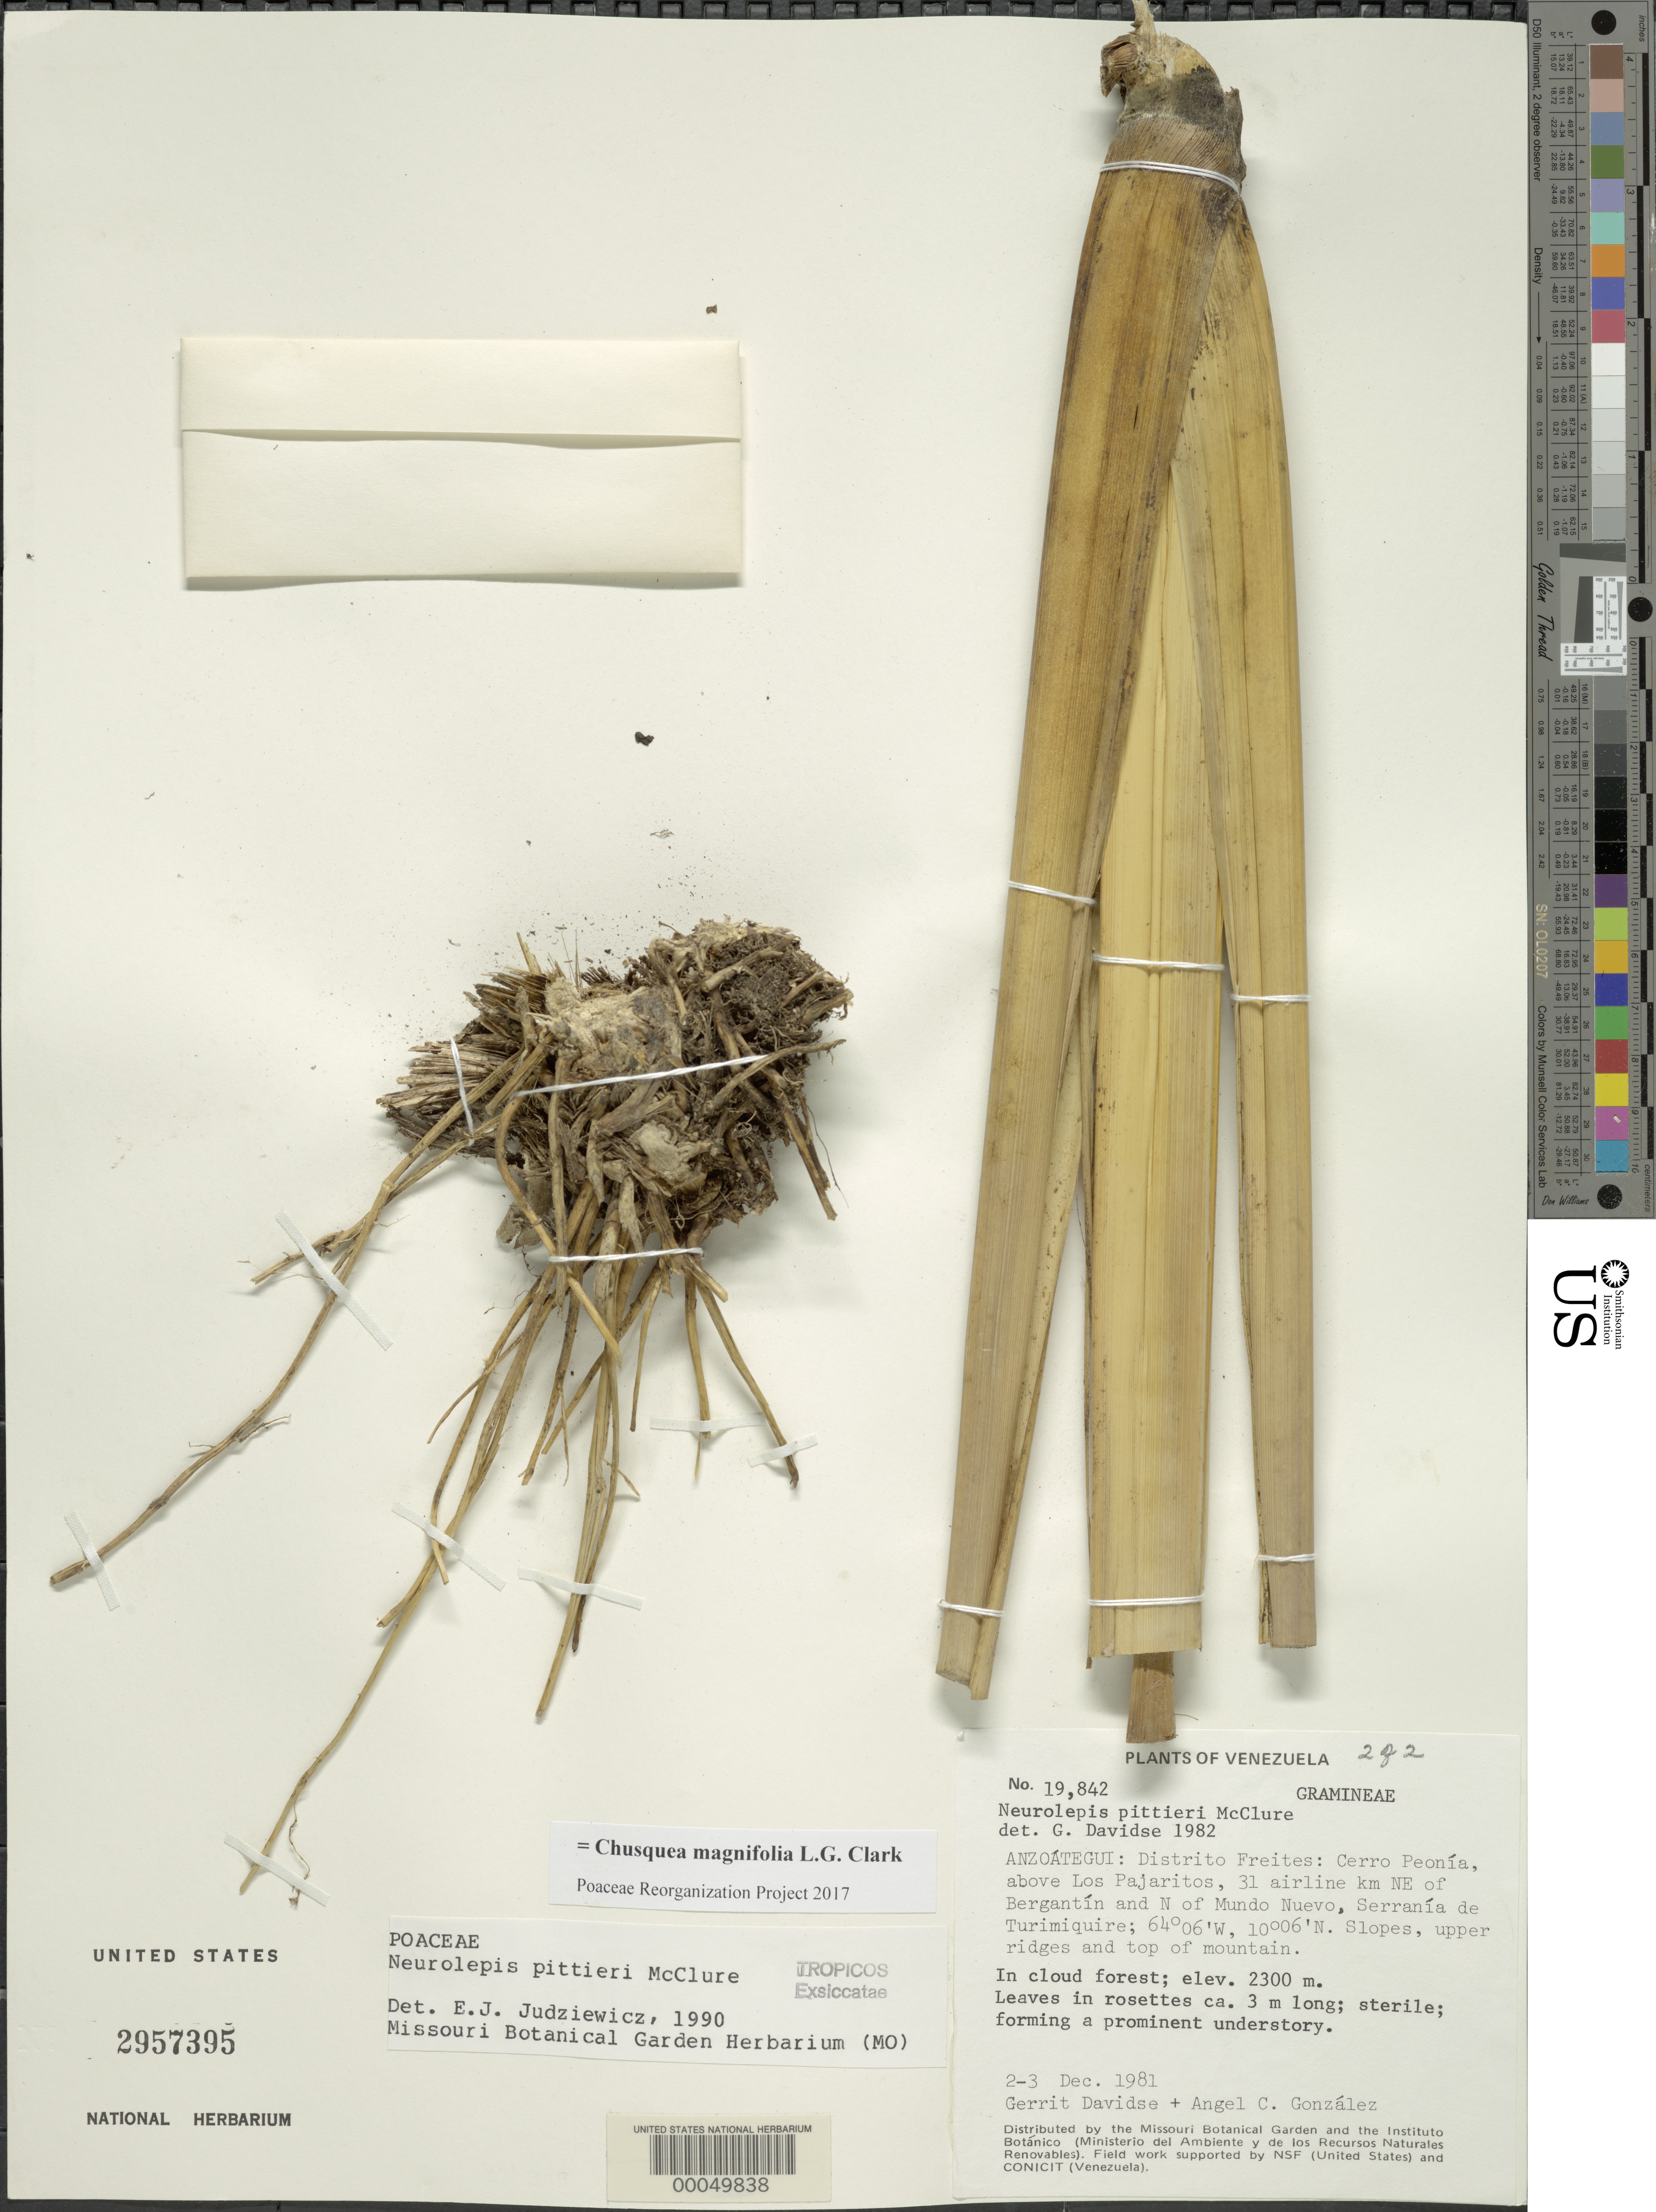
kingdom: Plantae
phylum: Tracheophyta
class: Liliopsida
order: Poales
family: Poaceae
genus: Chusquea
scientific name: Chusquea magnifolia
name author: L.G. Clark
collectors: G. Davidse & A. C. González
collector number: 19842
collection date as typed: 02 Dec 1981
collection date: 1981-12-02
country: Venezuela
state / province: Anzoategui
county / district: Pedro Maria Freites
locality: Cerro peonia above los pajaritos, 31 airline km ne of bergantin and n of mundo nuevo, serrania de turimiquires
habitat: In cloud forest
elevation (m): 2300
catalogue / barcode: US 2957395